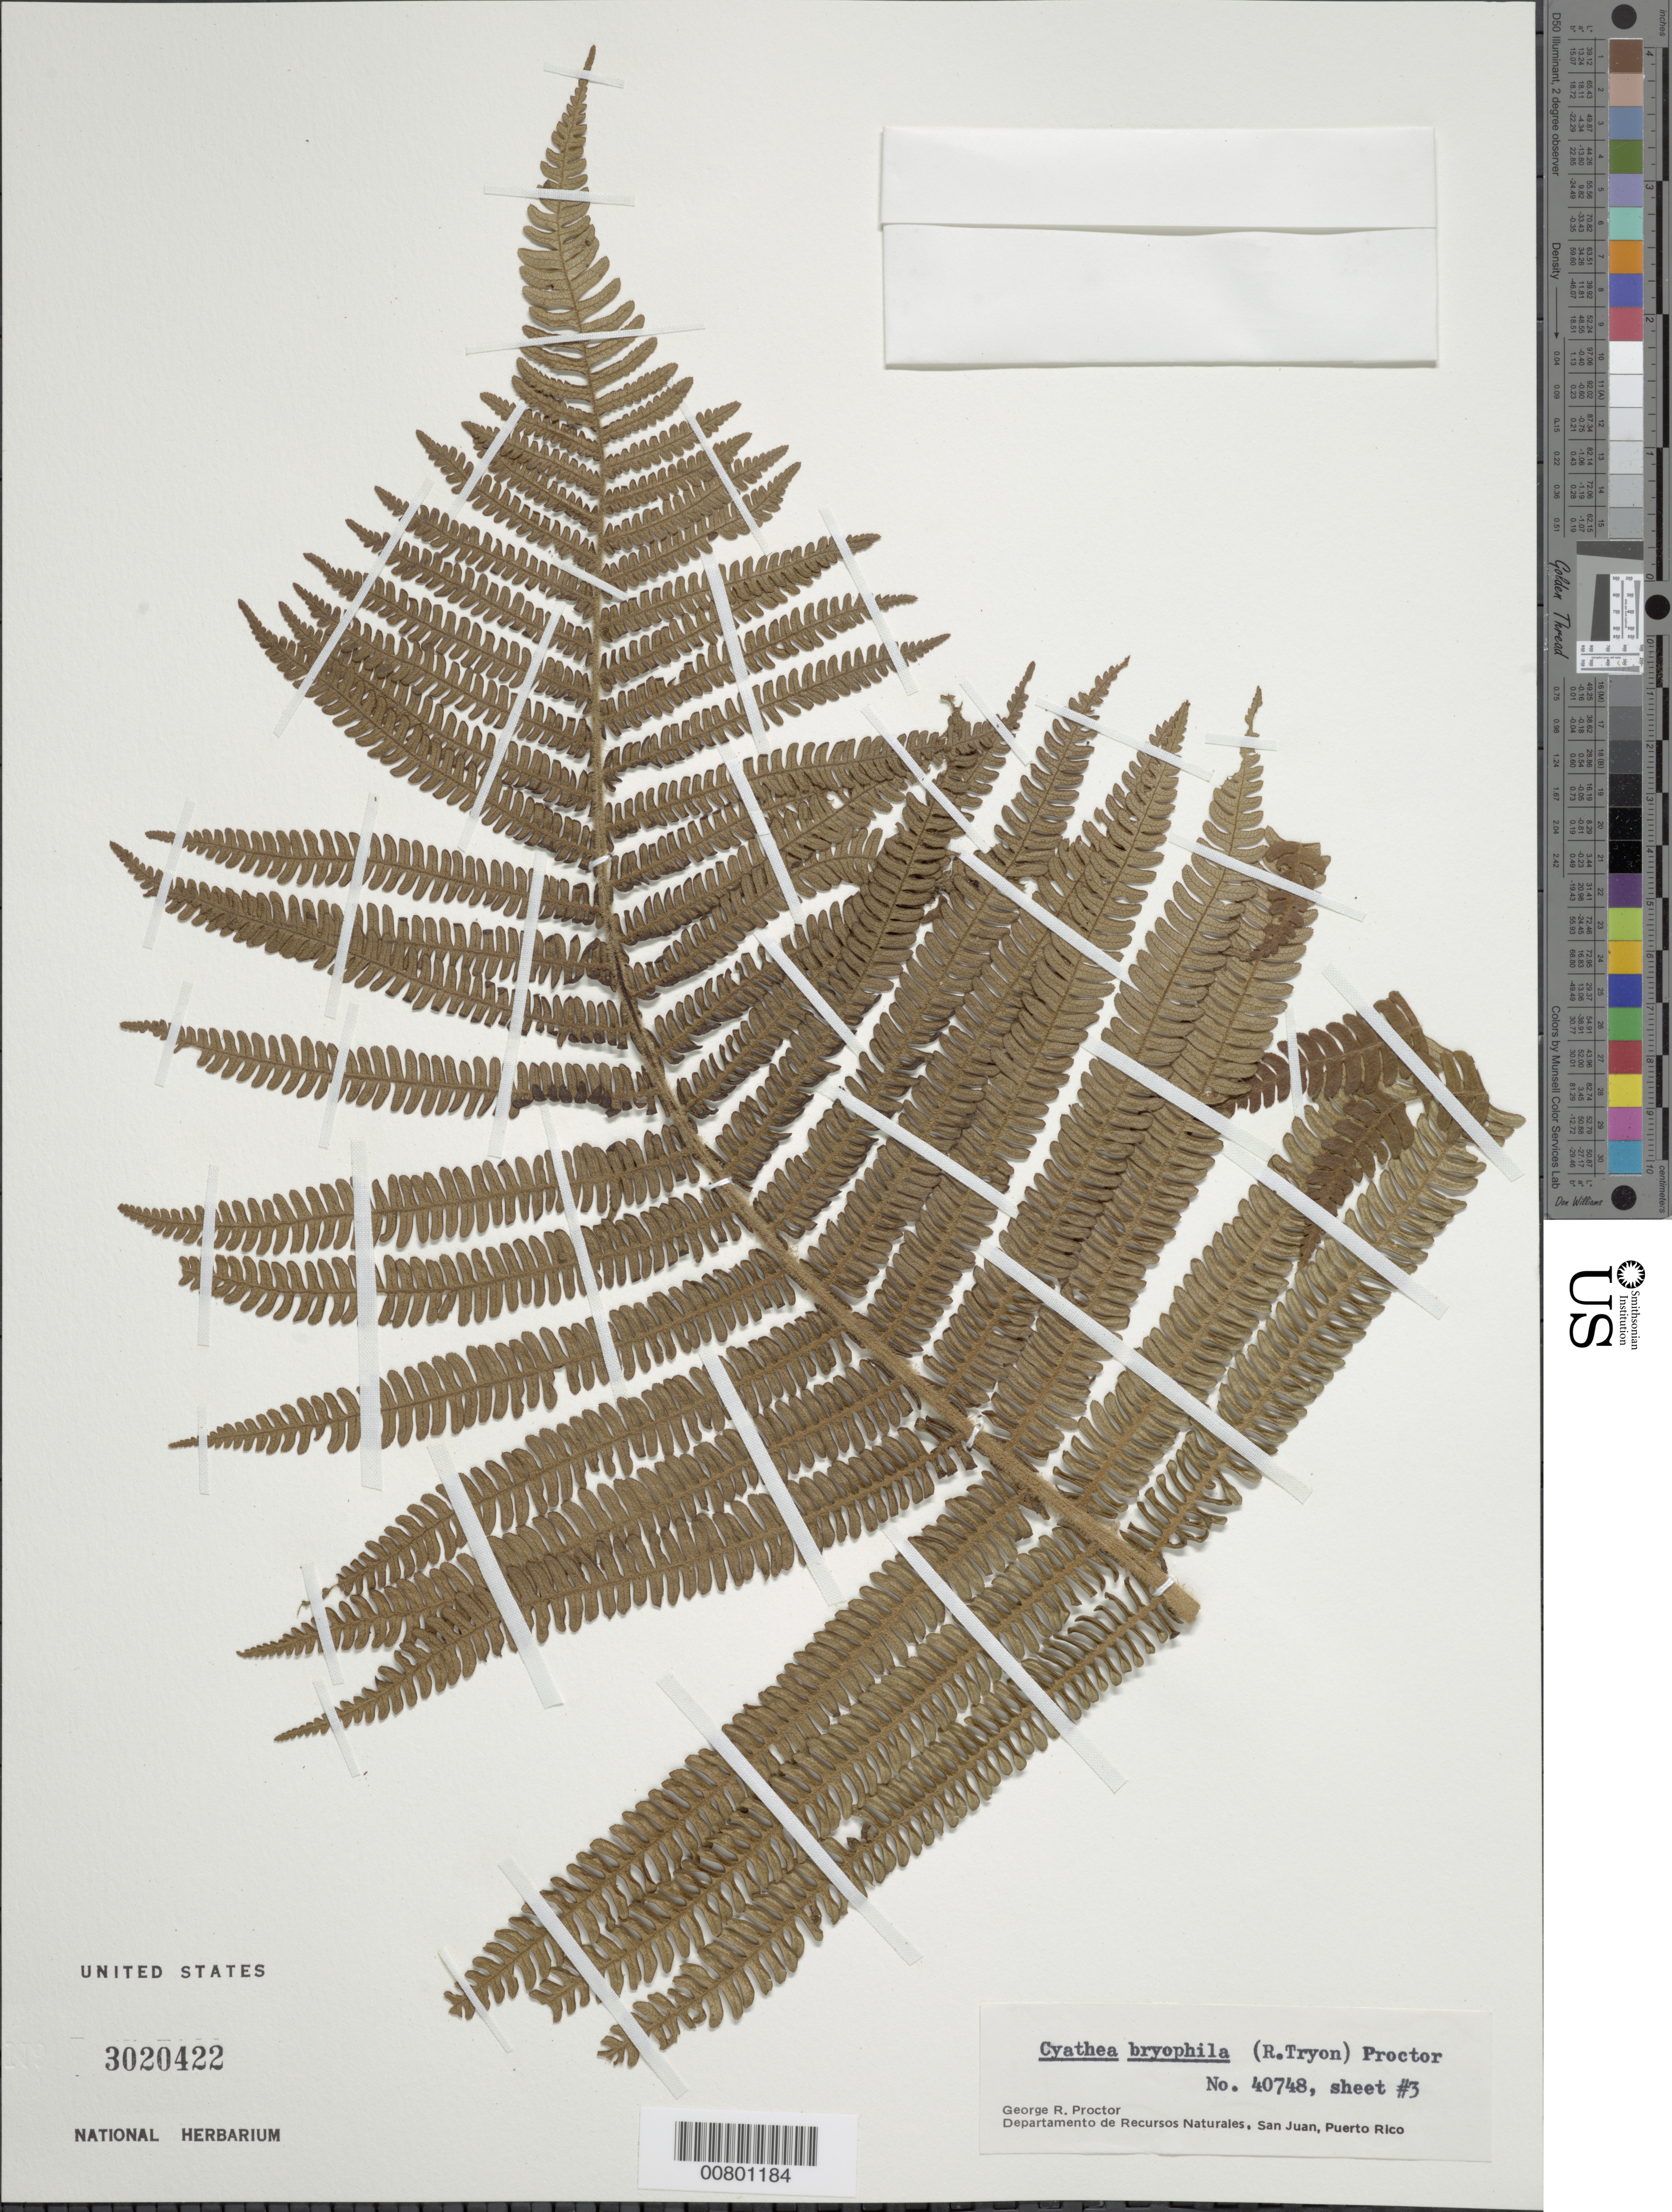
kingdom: Plantae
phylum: Tracheophyta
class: Polypodiopsida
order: Cyatheales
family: Cyatheaceae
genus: Alsophila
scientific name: Alsophila bryophila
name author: R.M. Tryon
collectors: G. R. Proctor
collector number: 40748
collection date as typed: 19 Aug 1984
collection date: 1984-08-19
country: Puerto Rico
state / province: Jayuya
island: Puerto Rico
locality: Cordillera Central, Toro Negro State Forest, E side of Cerro Punta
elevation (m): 1250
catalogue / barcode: US 3020422